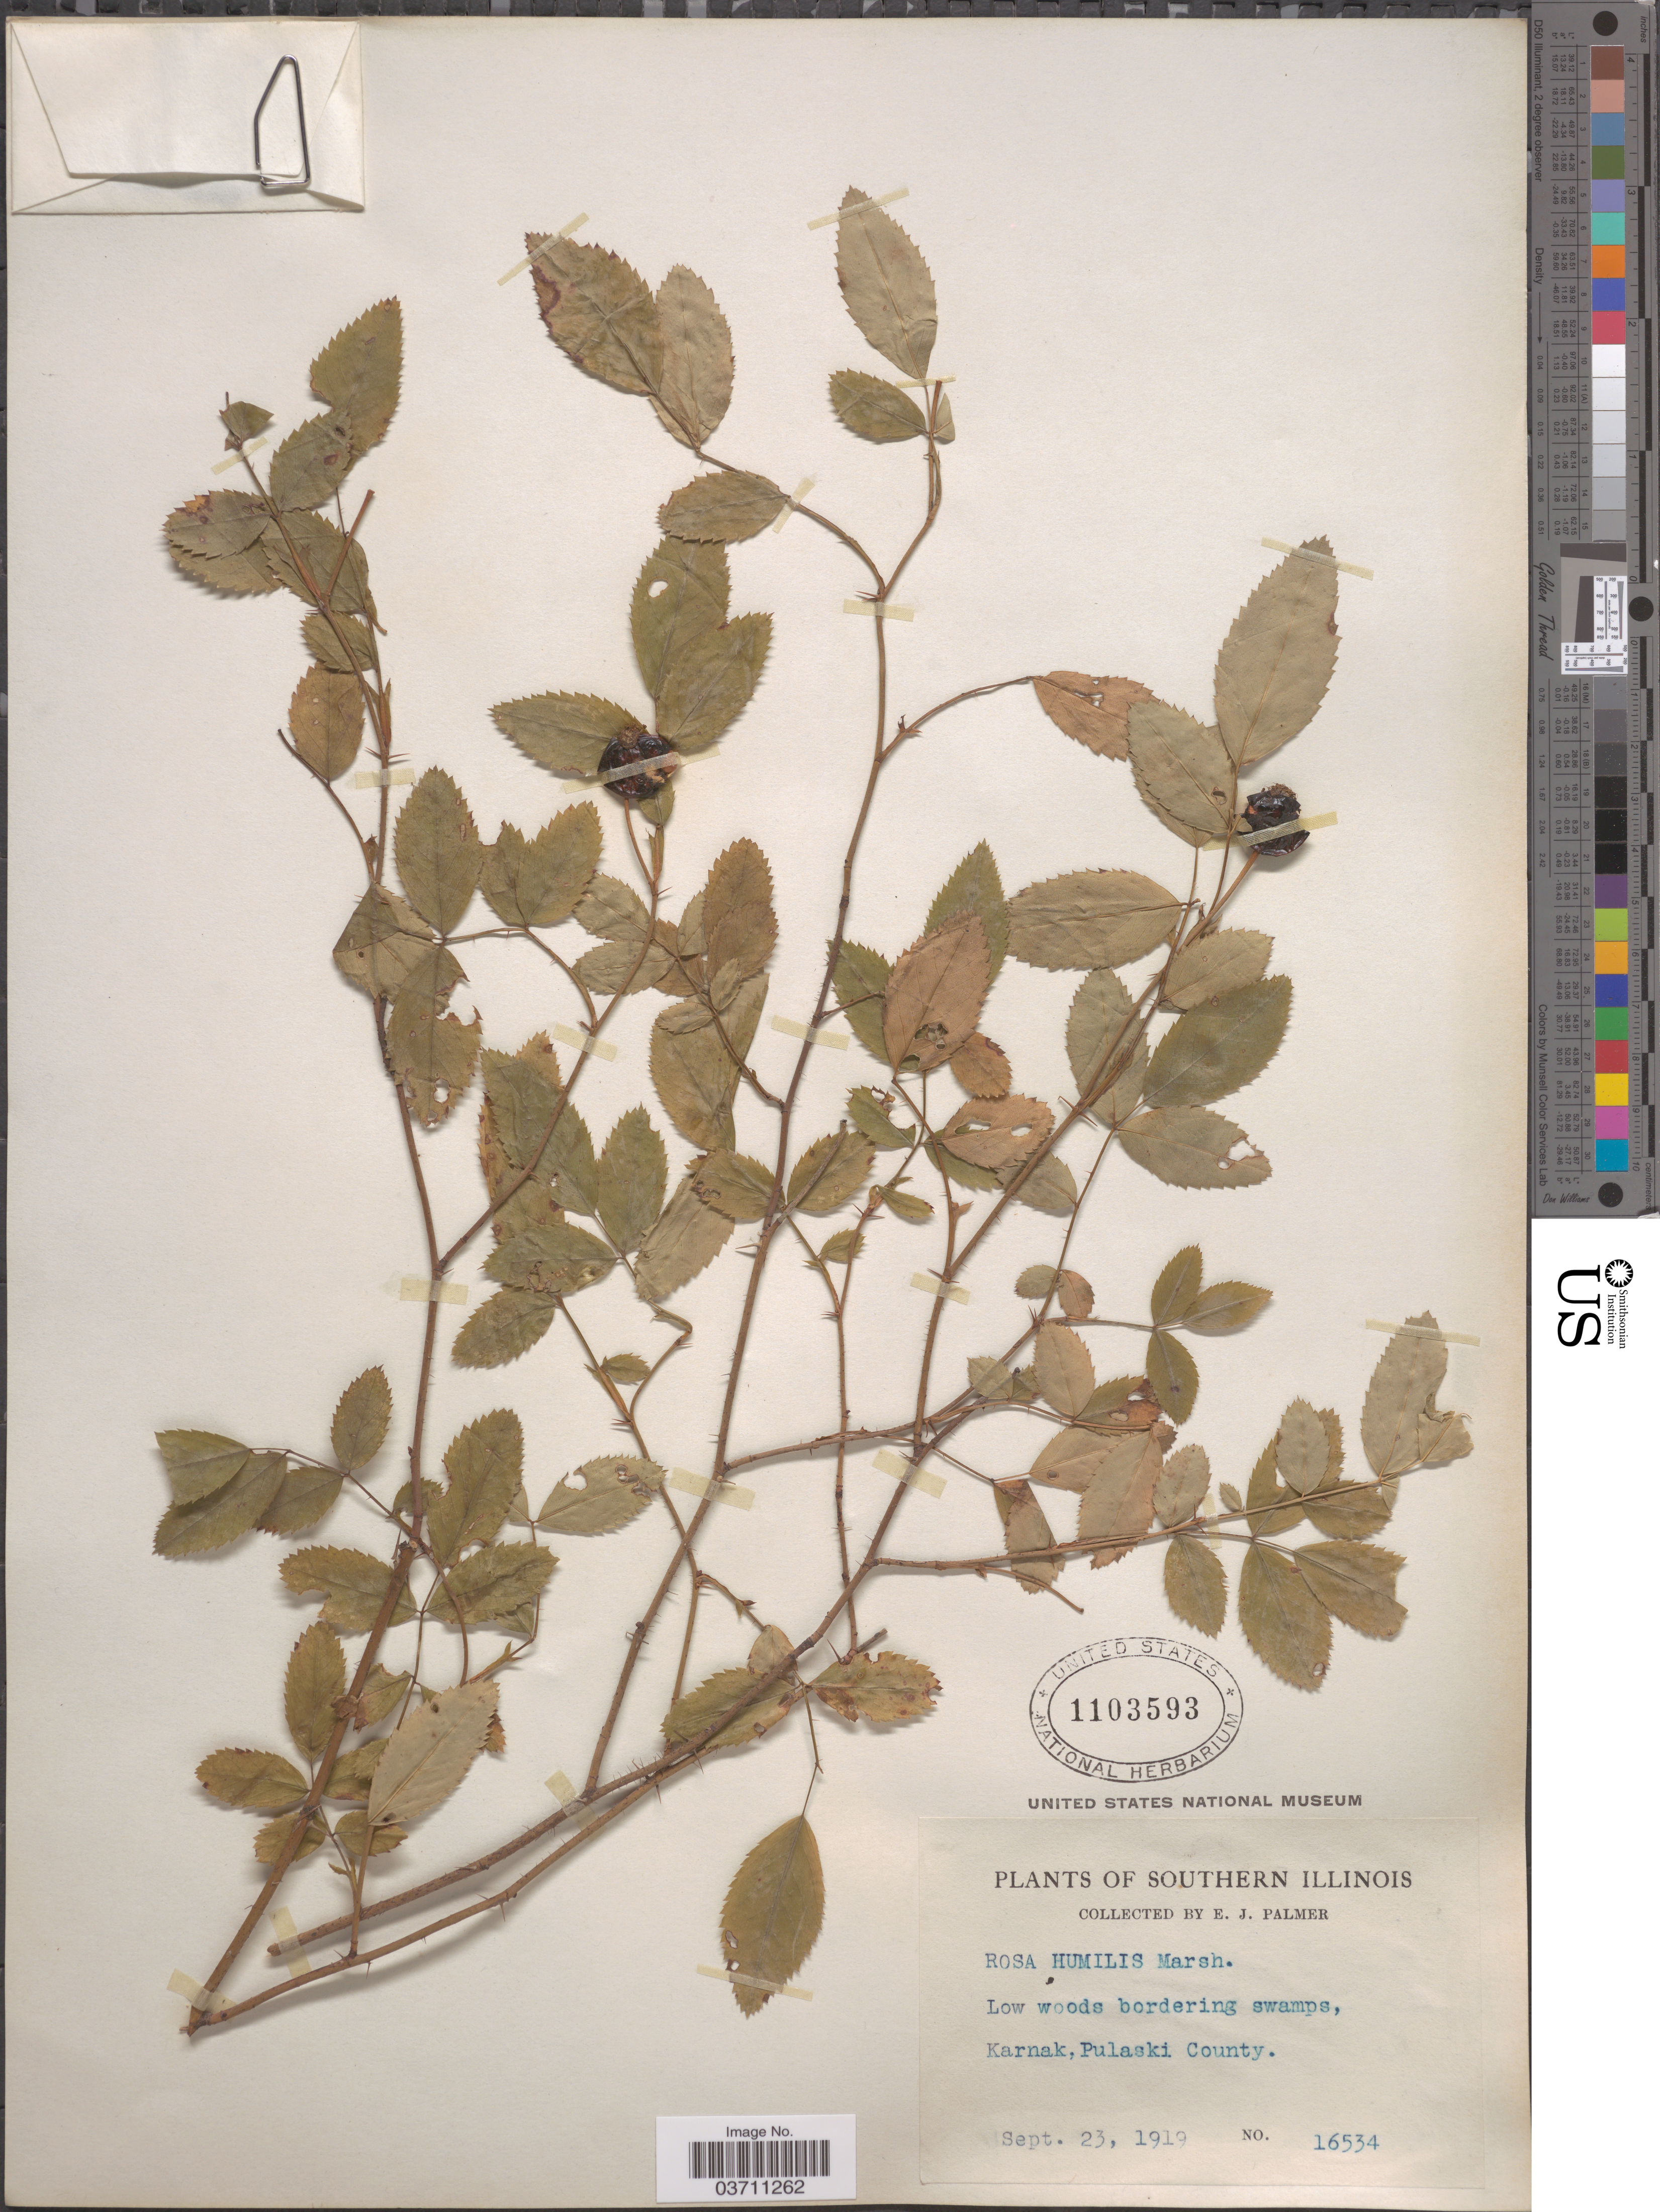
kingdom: Plantae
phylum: Tracheophyta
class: Magnoliopsida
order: Rosales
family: Rosaceae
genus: Rosa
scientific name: Rosa lucida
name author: Meehan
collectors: E. J. Palmer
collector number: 16534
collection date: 1919-09-23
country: United States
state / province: Illinois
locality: Southern Illinois. Karnak, Pulaski County.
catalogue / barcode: US 1103593